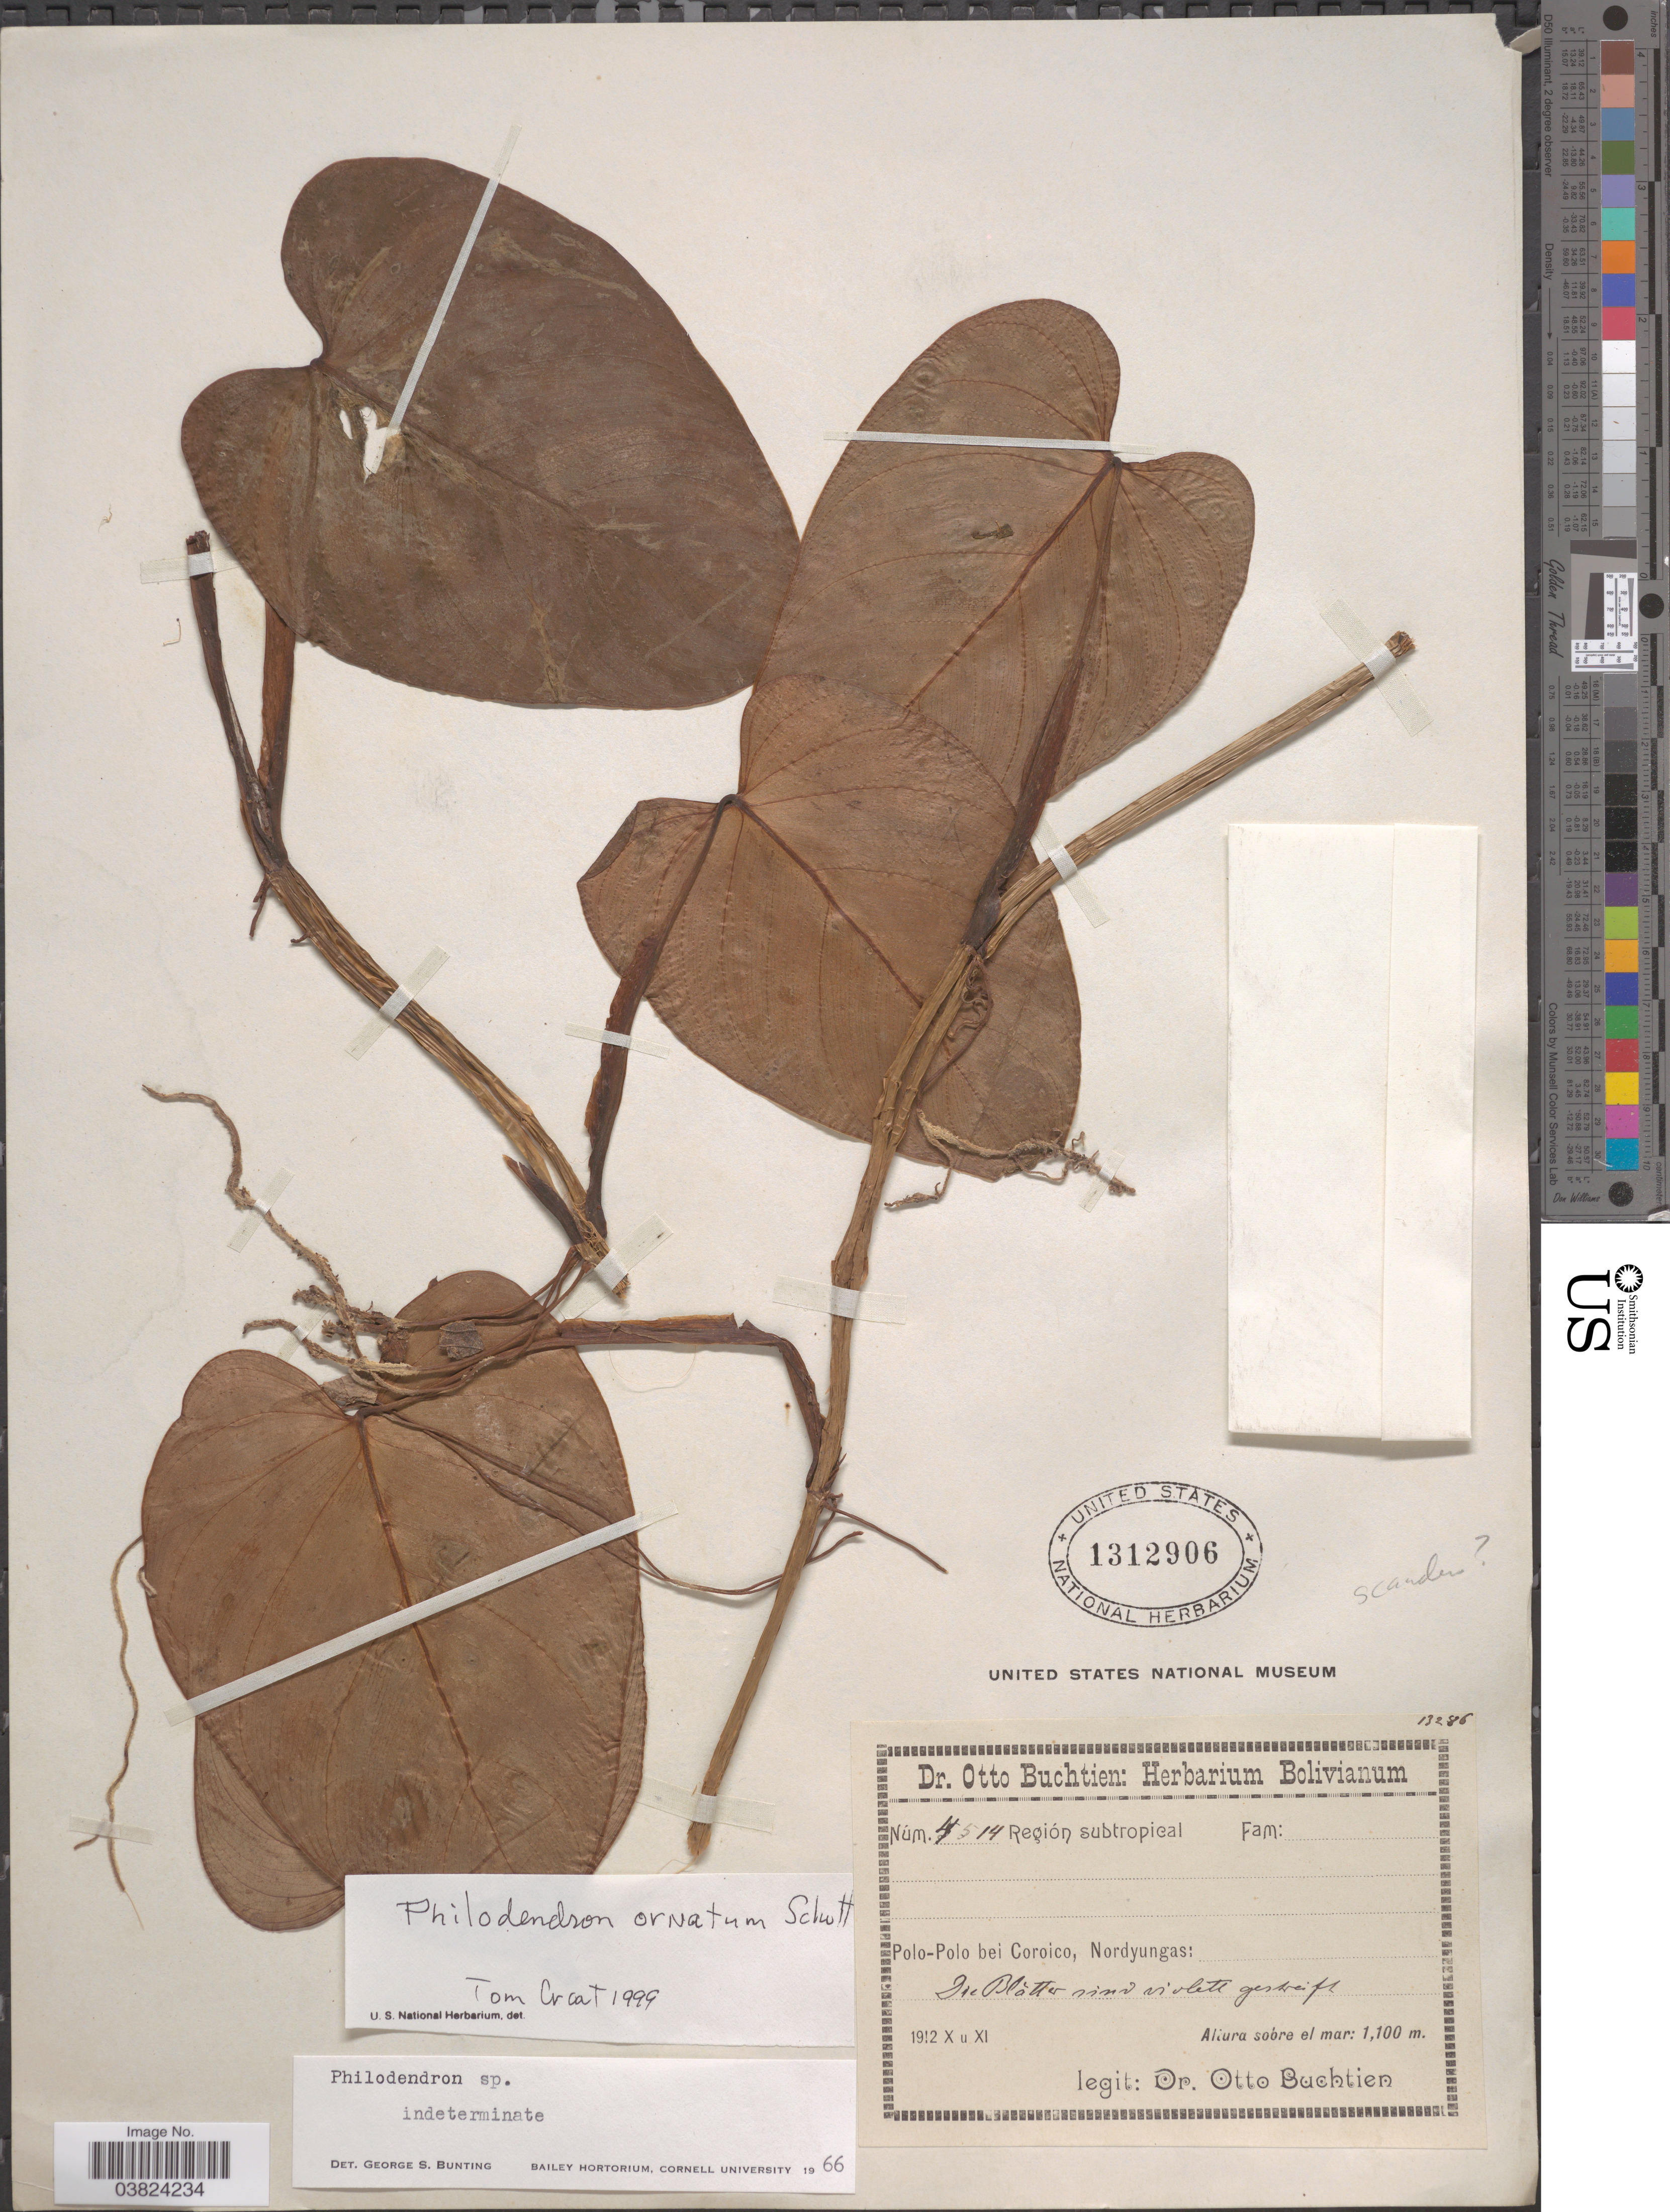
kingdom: Plantae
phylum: Tracheophyta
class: Liliopsida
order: Alismatales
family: Araceae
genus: Philodendron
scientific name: Philodendron ornatum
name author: Schott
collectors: O. Buchtien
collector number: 4514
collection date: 1912-10/1912-11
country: Bolivia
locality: Región subtropical. Polo-Polo bei Coroico, Nordyungas.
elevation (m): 1100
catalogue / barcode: US 1312906